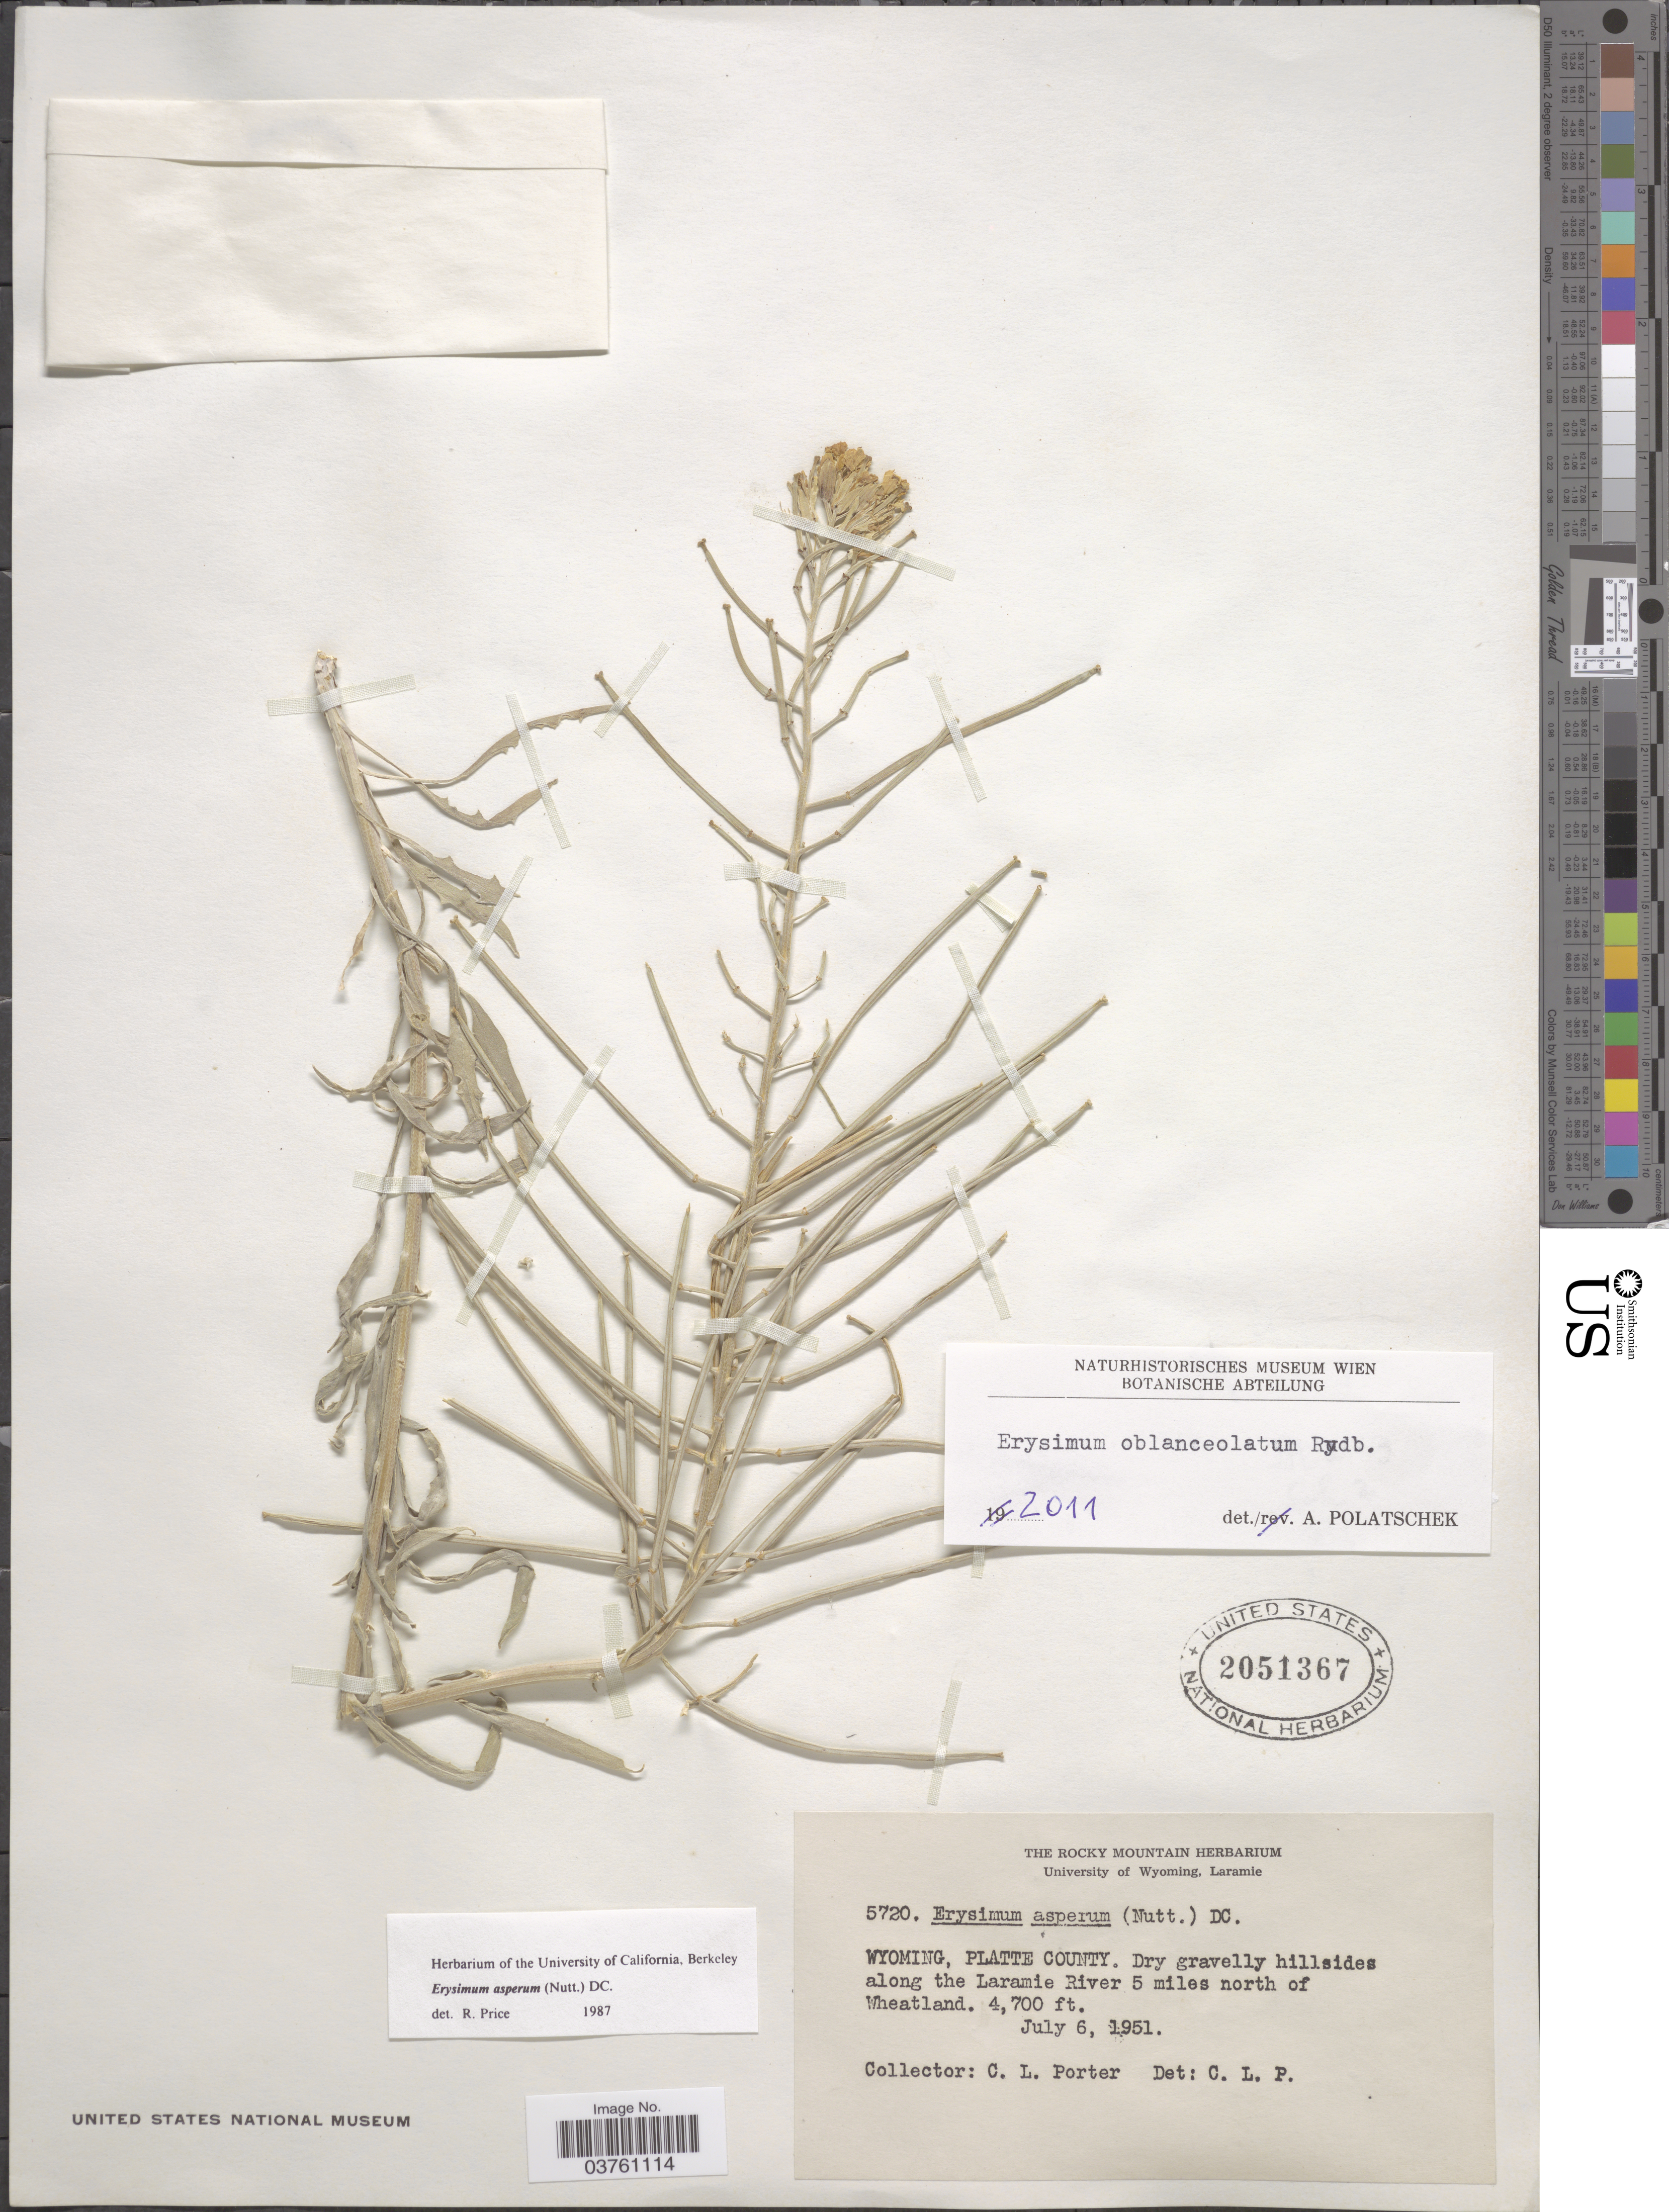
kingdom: Plantae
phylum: Tracheophyta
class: Magnoliopsida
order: Brassicales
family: Brassicaceae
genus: Erysimum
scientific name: Erysimum oblanceolatum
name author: Rydb.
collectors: C. L. Porter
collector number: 5720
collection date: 1951-07-06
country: United States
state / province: Wyoming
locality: Wyoming, Platte County. Dry gravelly hillsides along the Laramie River 5 miles north of Wheatland.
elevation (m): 1433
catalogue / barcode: US 2051367